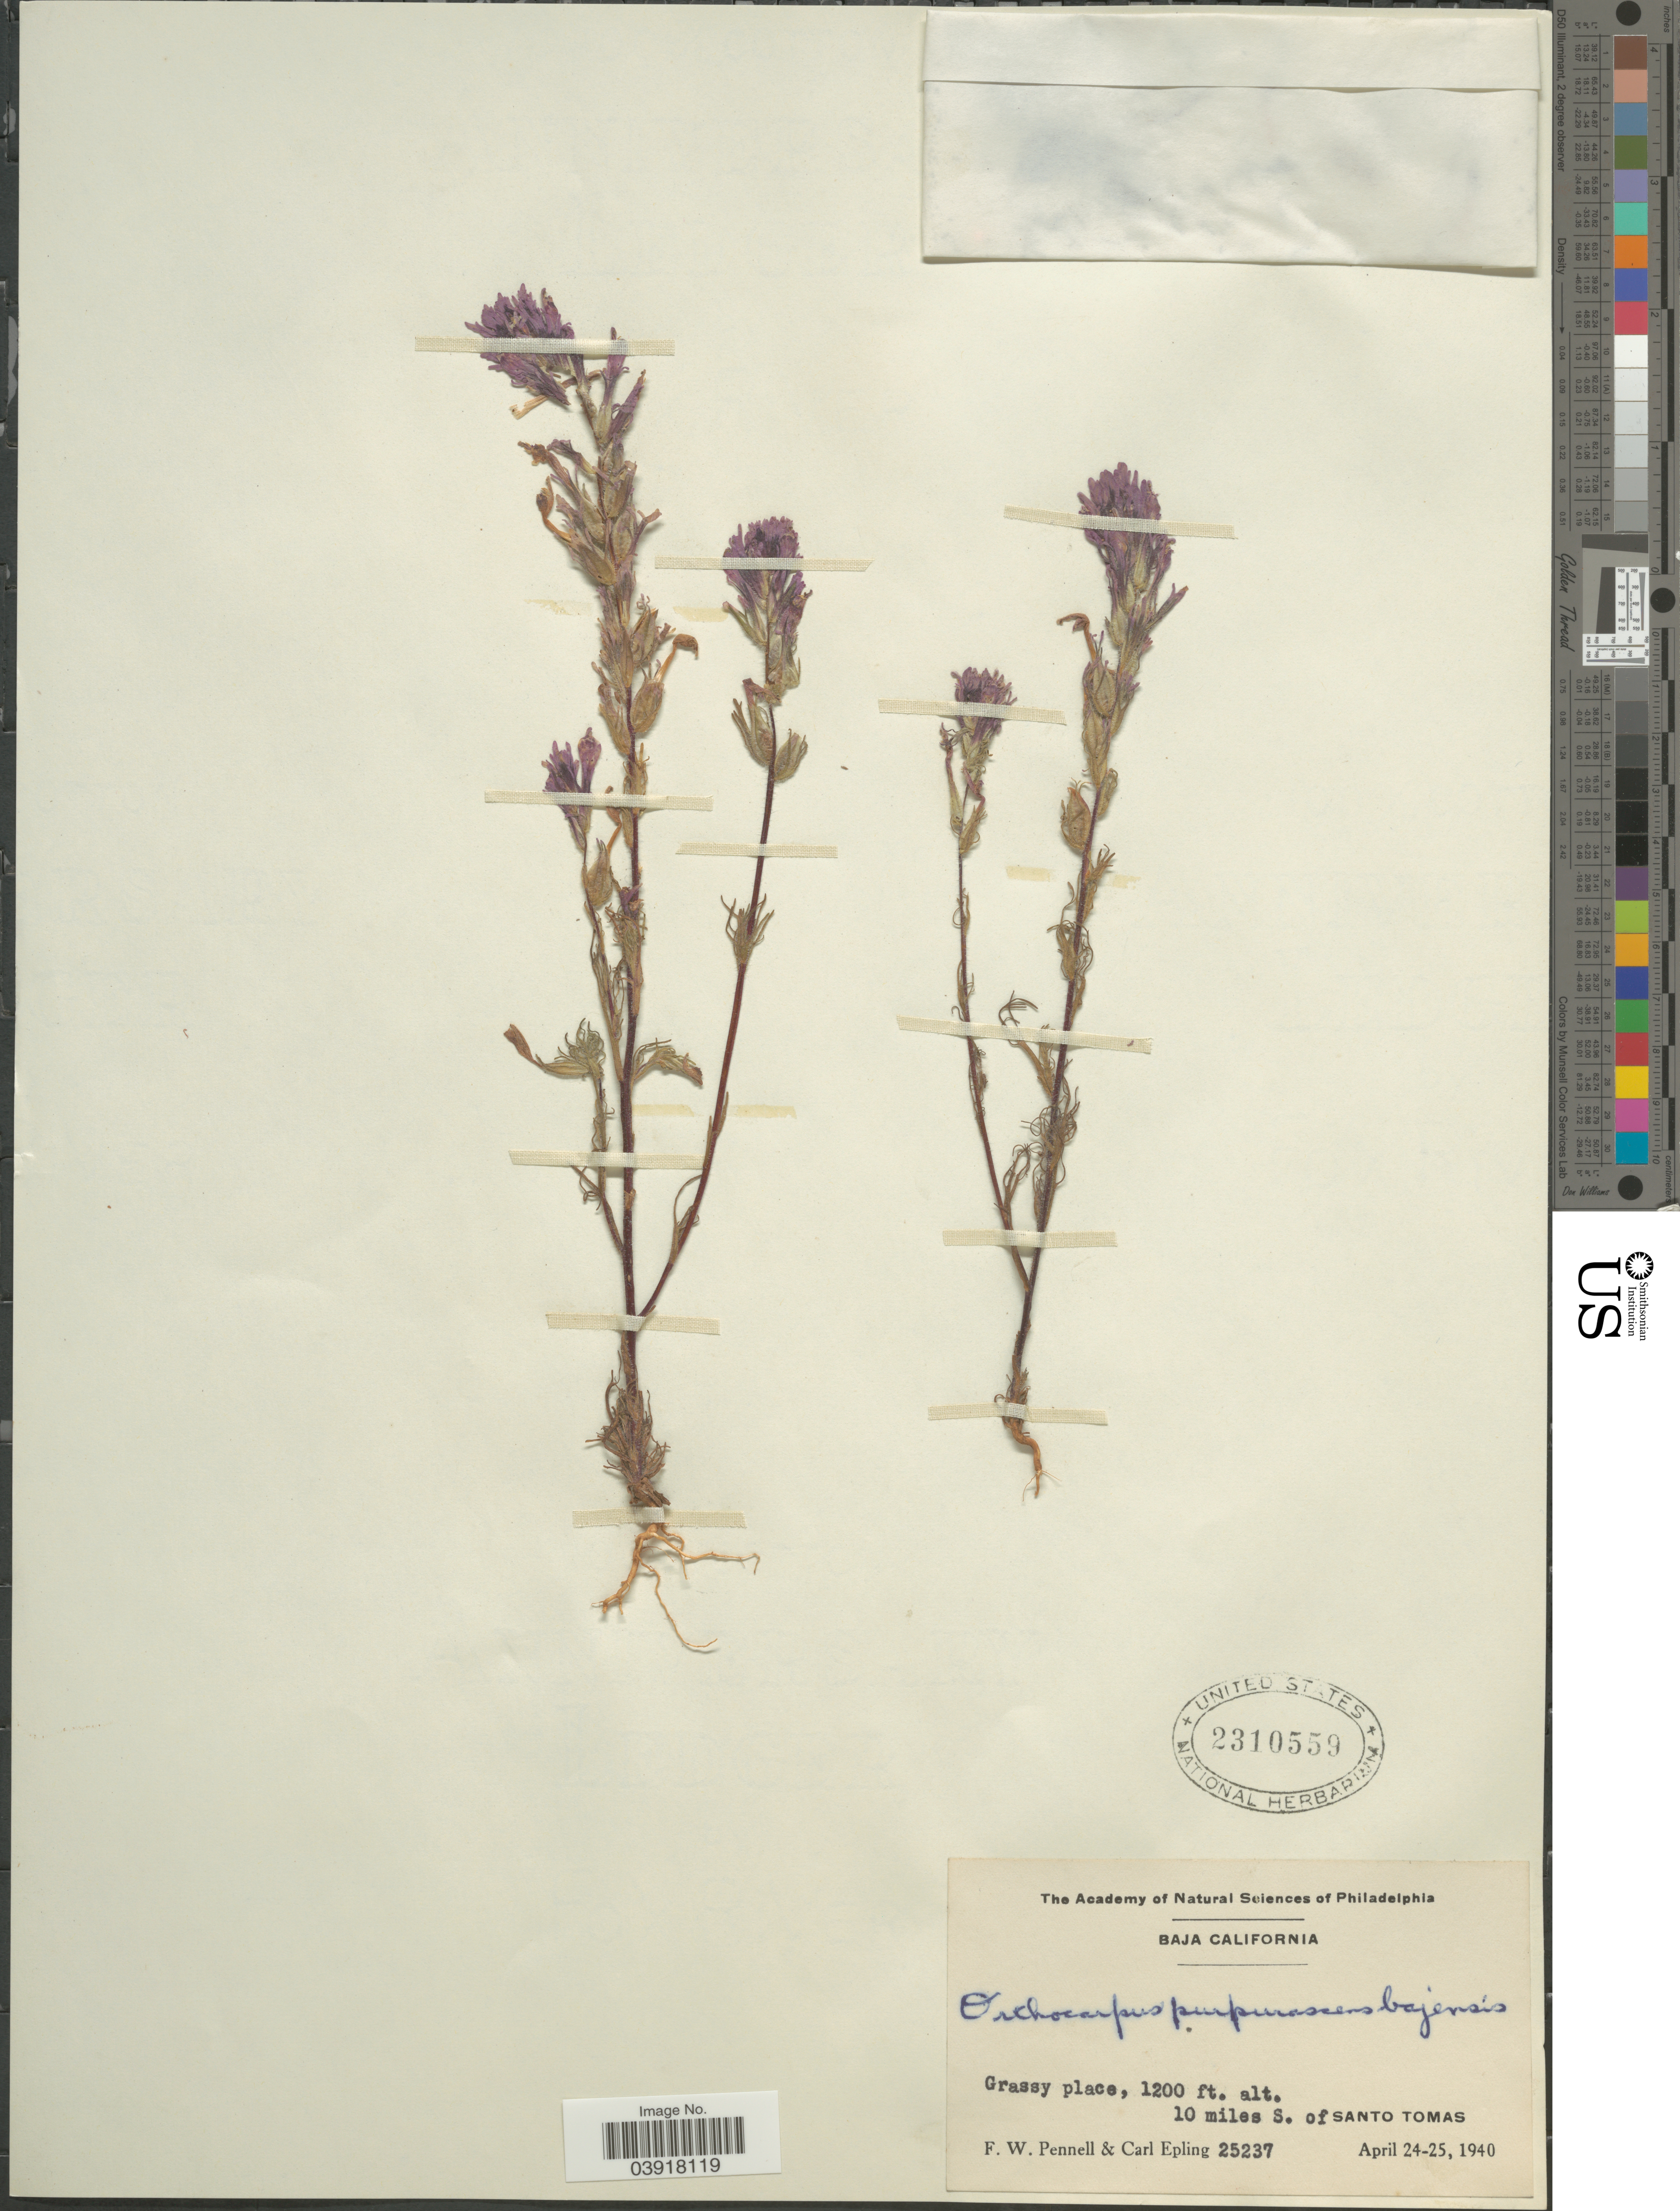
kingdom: Plantae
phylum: Tracheophyta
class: Magnoliopsida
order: Lamiales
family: Orobanchaceae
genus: Orthocarpus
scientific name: Orthocarpus purpurascens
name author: Benth.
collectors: F. W. Pennell & C. C. Epling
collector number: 25237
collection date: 1940-04-24/1940-04-25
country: Mexico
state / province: Baja California Norte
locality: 10 miles S. of Santo Tomas.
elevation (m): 366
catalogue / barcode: US 2310559